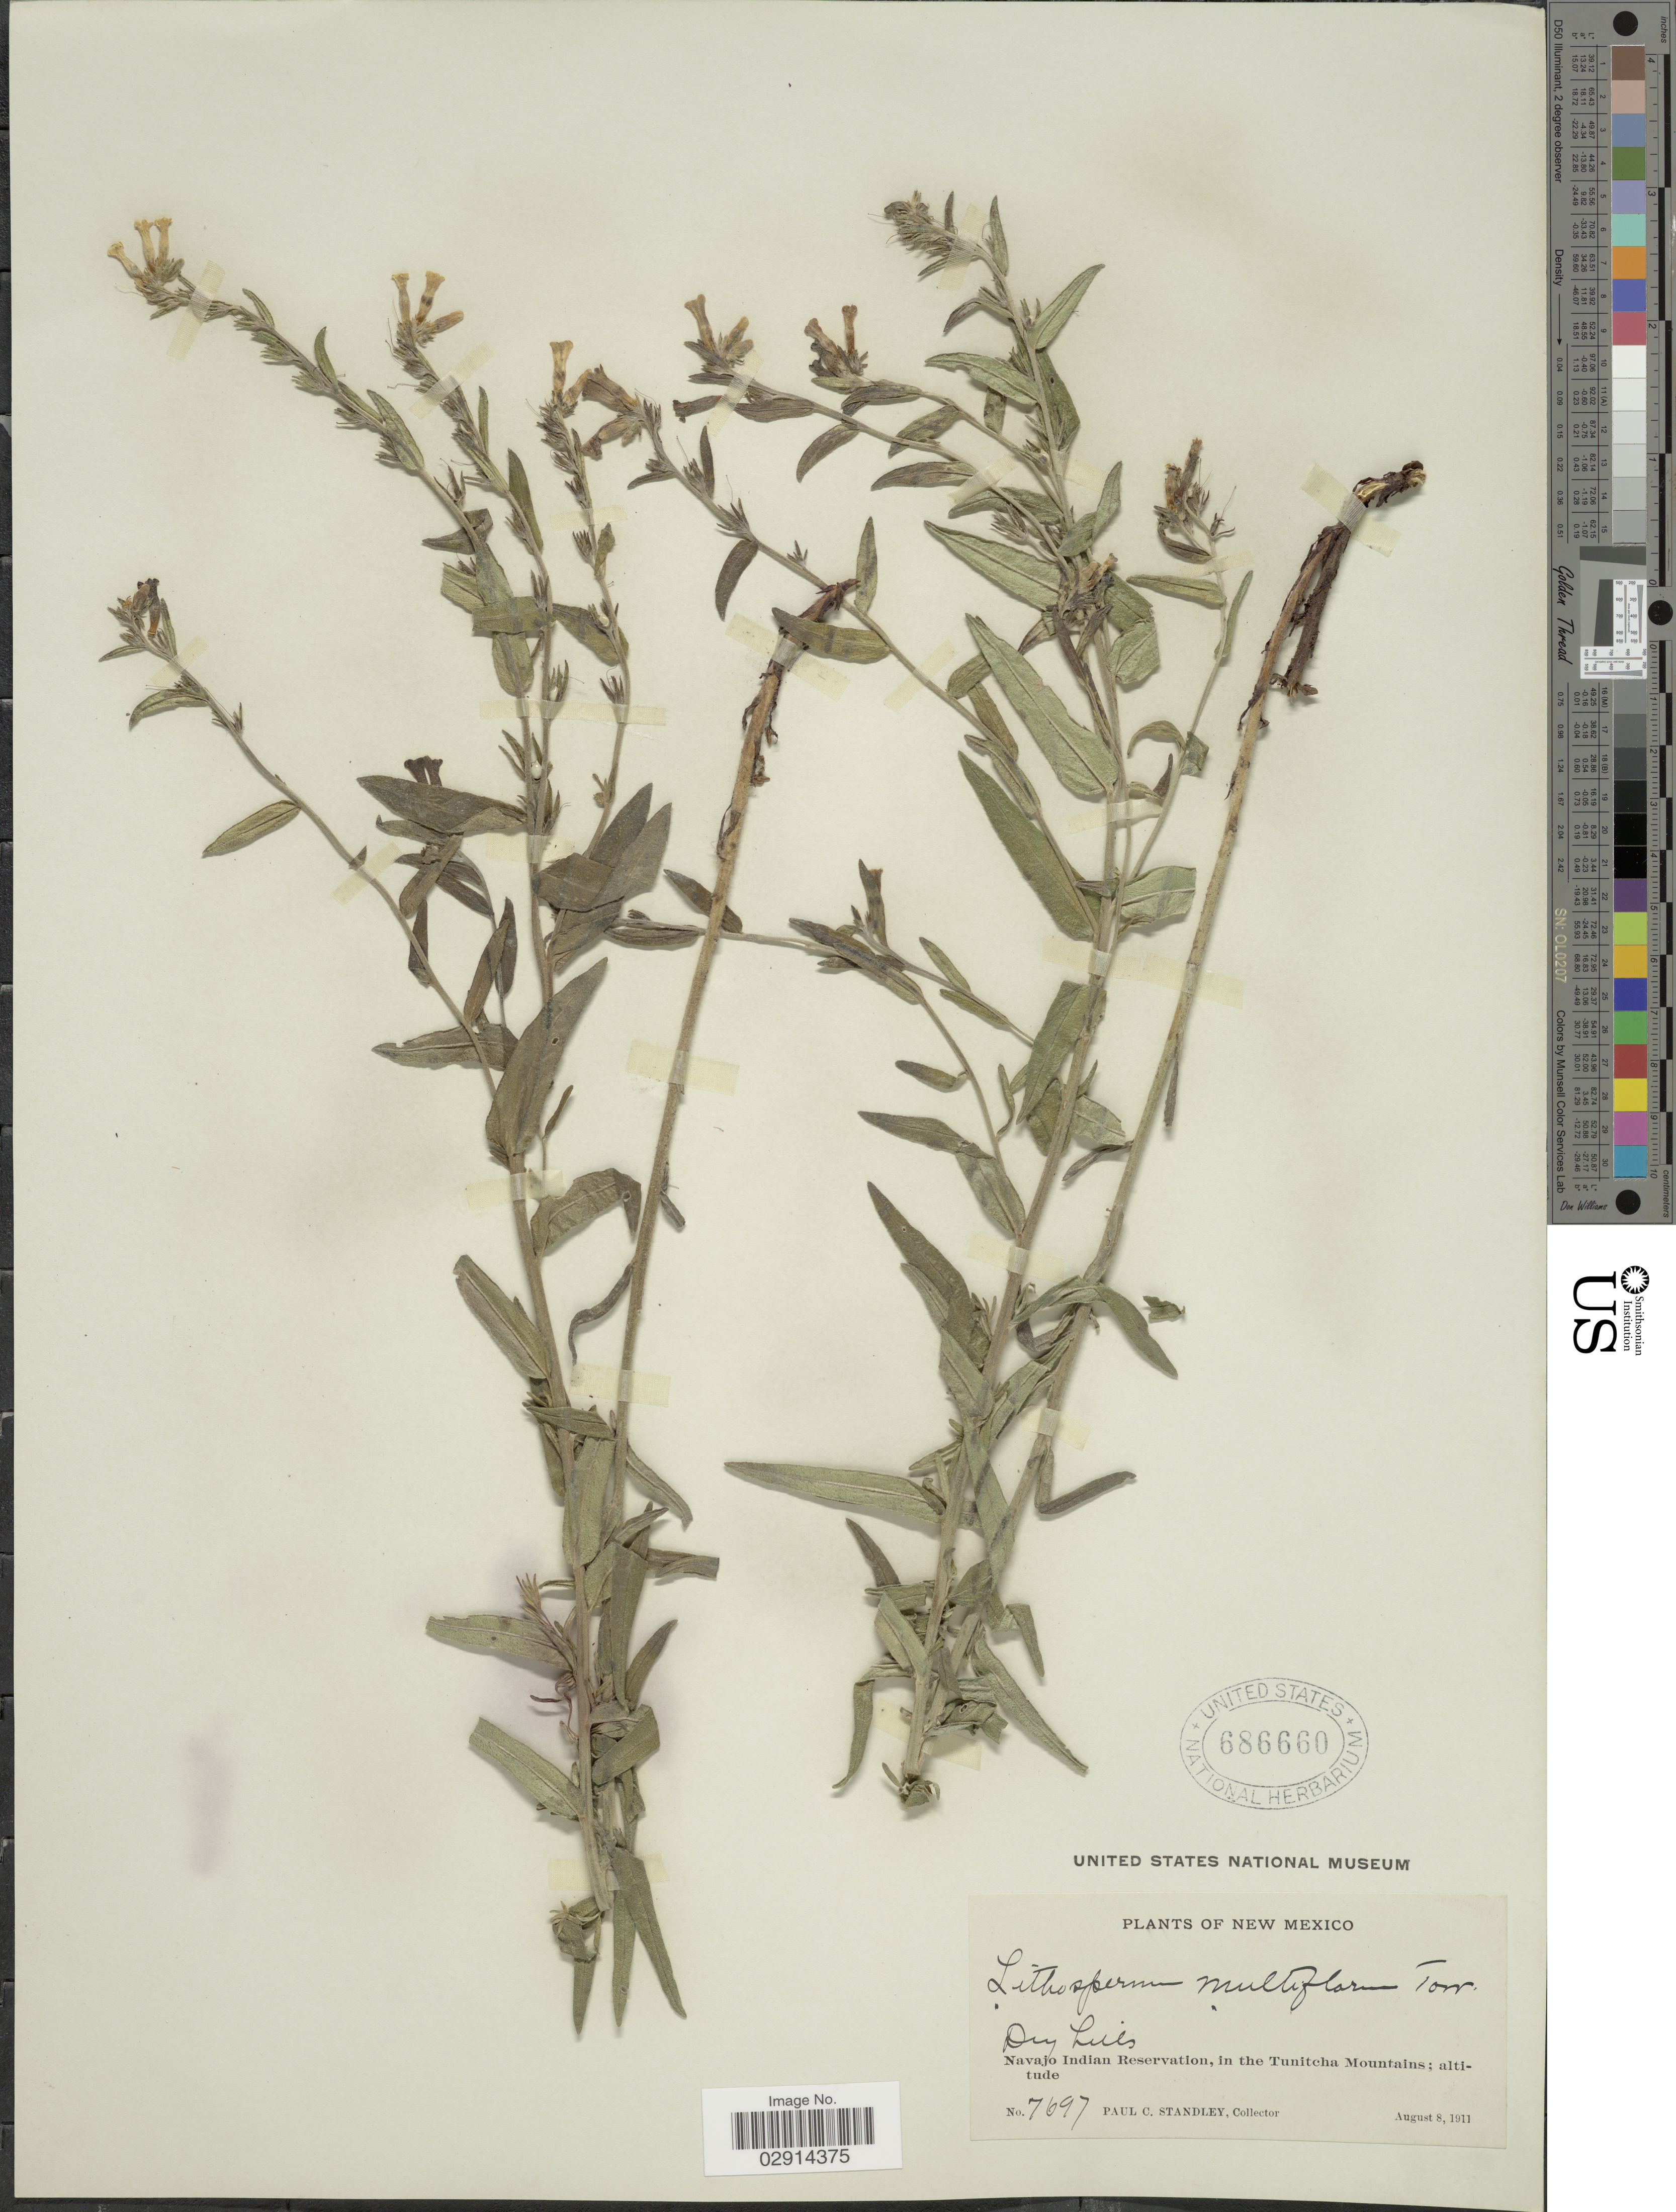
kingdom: Plantae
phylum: Tracheophyta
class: Magnoliopsida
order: Boraginales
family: Boraginaceae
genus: Lithospermum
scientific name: Lithospermum multiflorum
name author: Torr. ex A. Gray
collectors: P. C. Standley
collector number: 7697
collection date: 1911-08-08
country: United States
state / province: New Mexico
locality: Navajo Indian Reservation, in the Tunitcha Mountains.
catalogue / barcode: US 686660